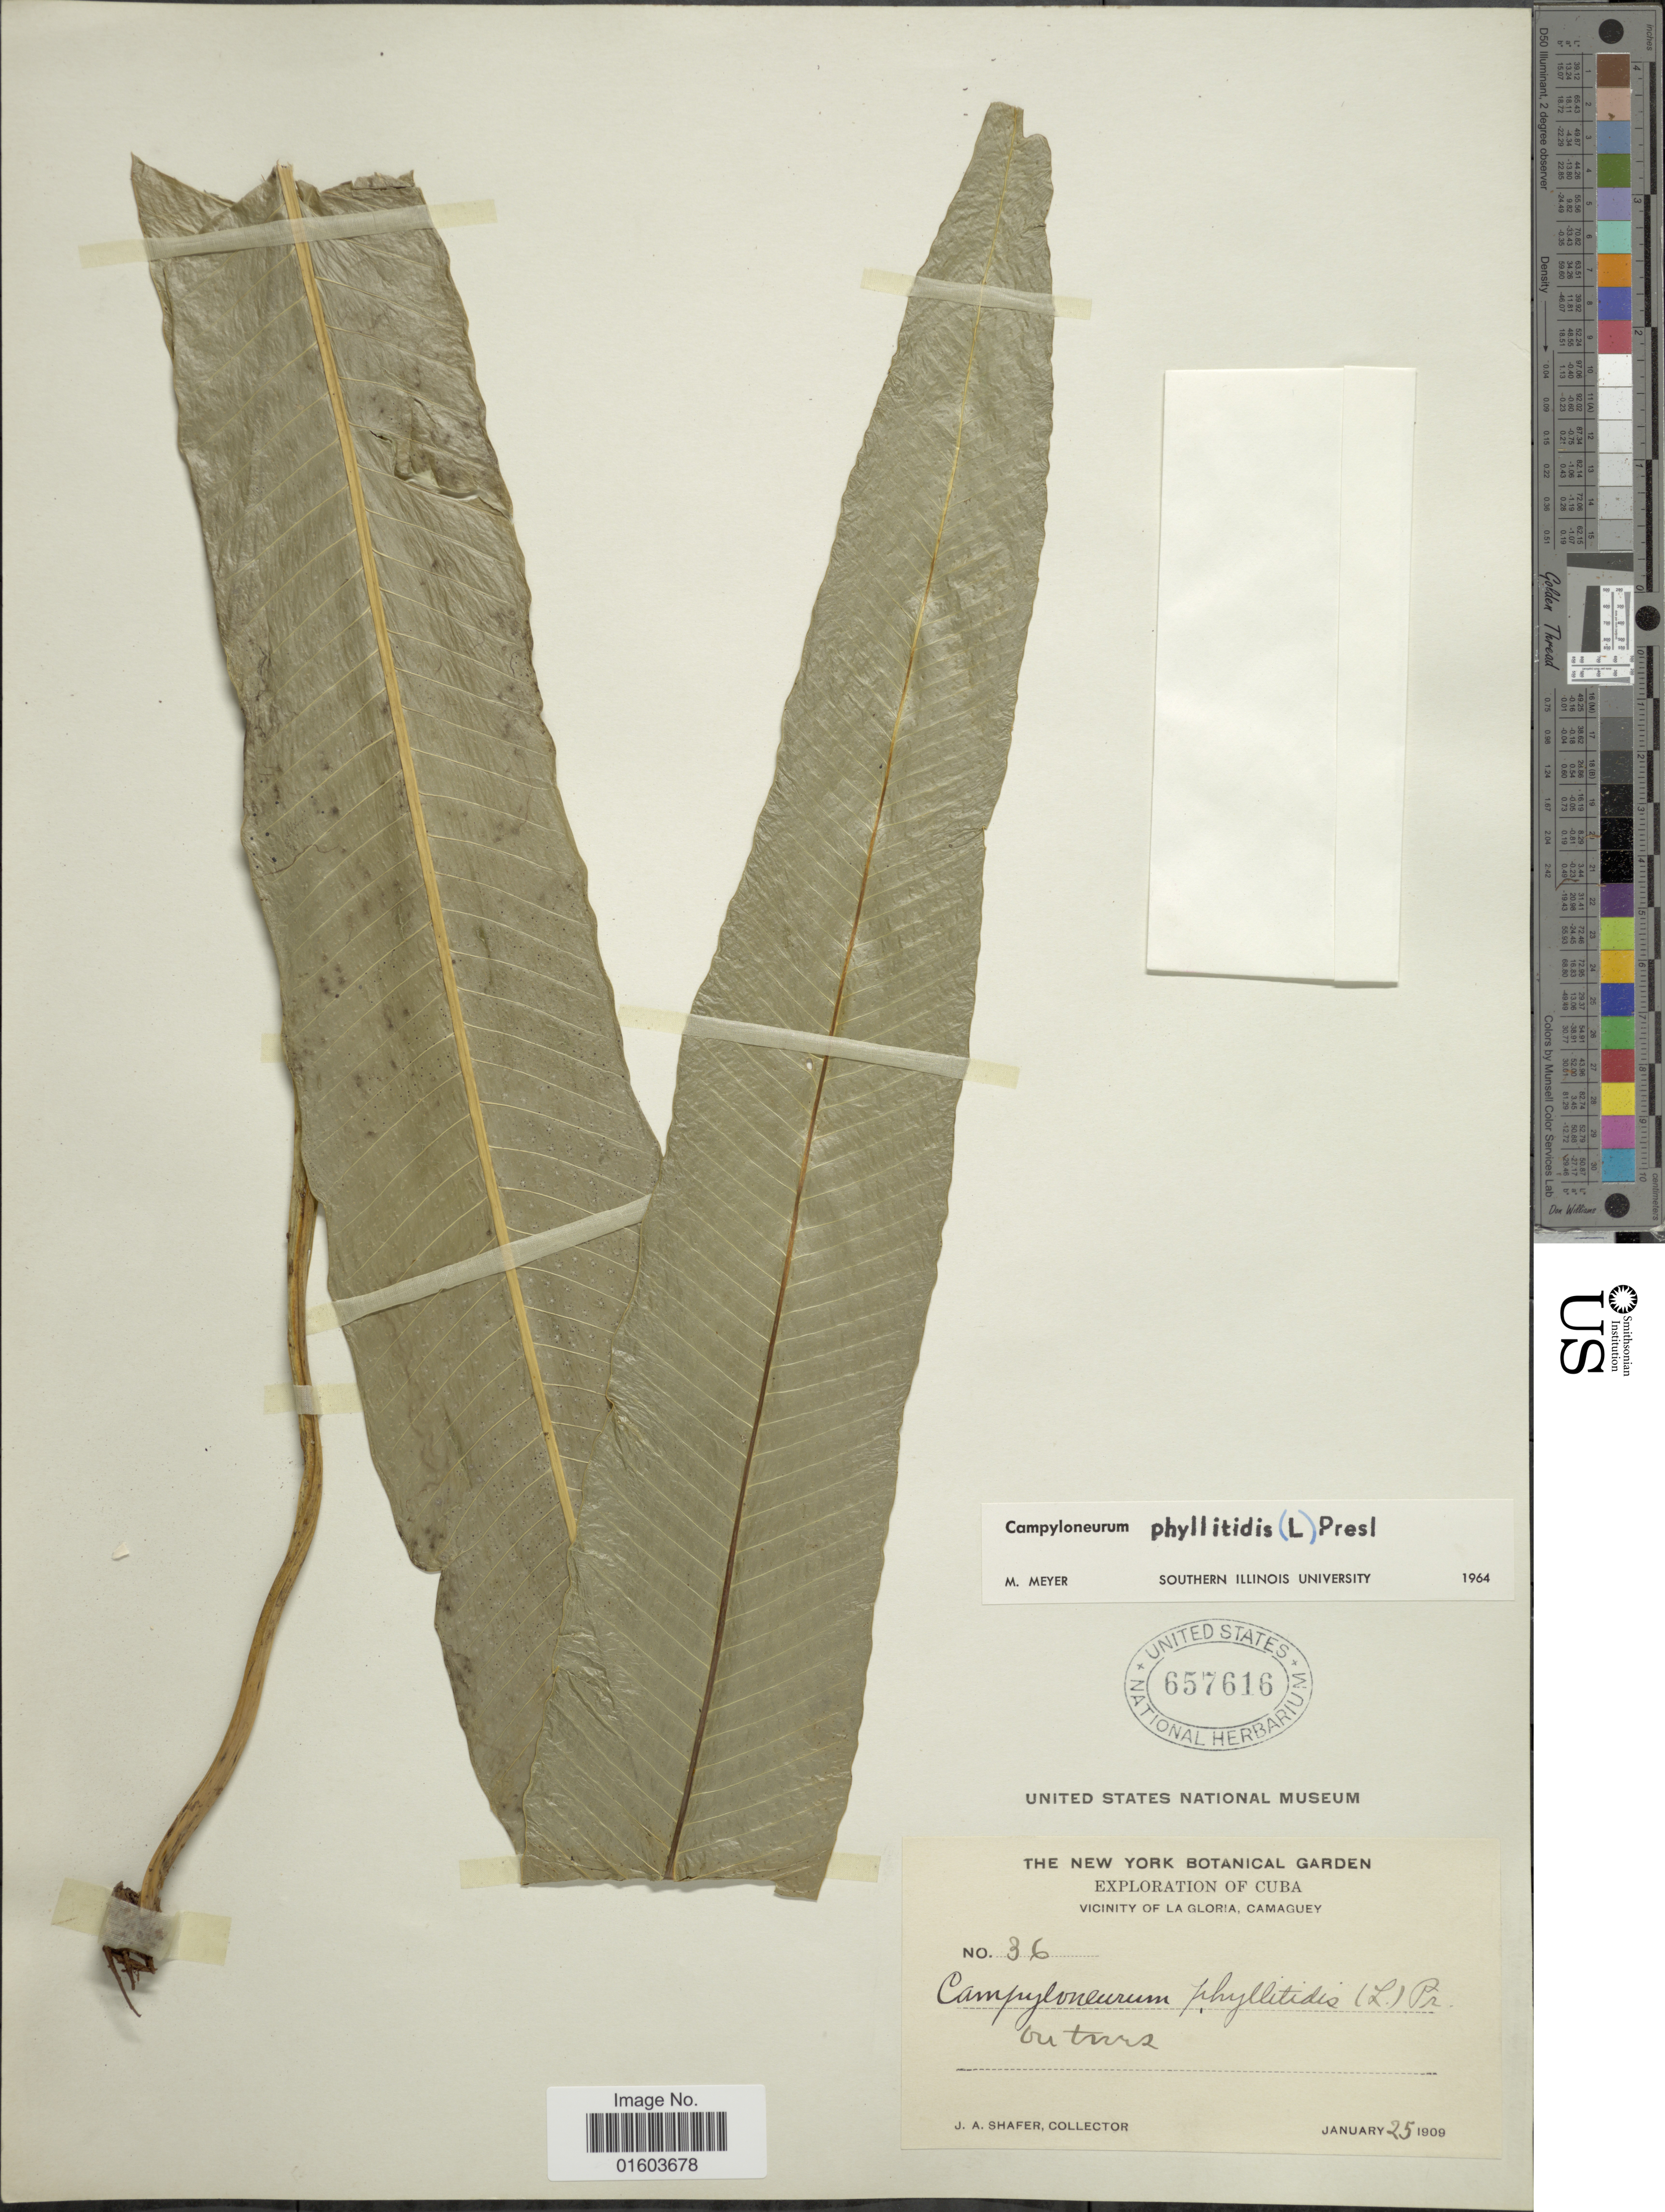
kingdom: Plantae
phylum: Tracheophyta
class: Polypodiopsida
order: Polypodiales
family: Polypodiaceae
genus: Campyloneurum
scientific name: Campyloneurum phyllitidis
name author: (L.) C. Presl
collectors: J. A. Shafer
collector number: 36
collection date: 1909-01-25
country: Cuba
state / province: Camagüey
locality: Vicinity of La Gloria, camaguey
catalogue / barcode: US 657616